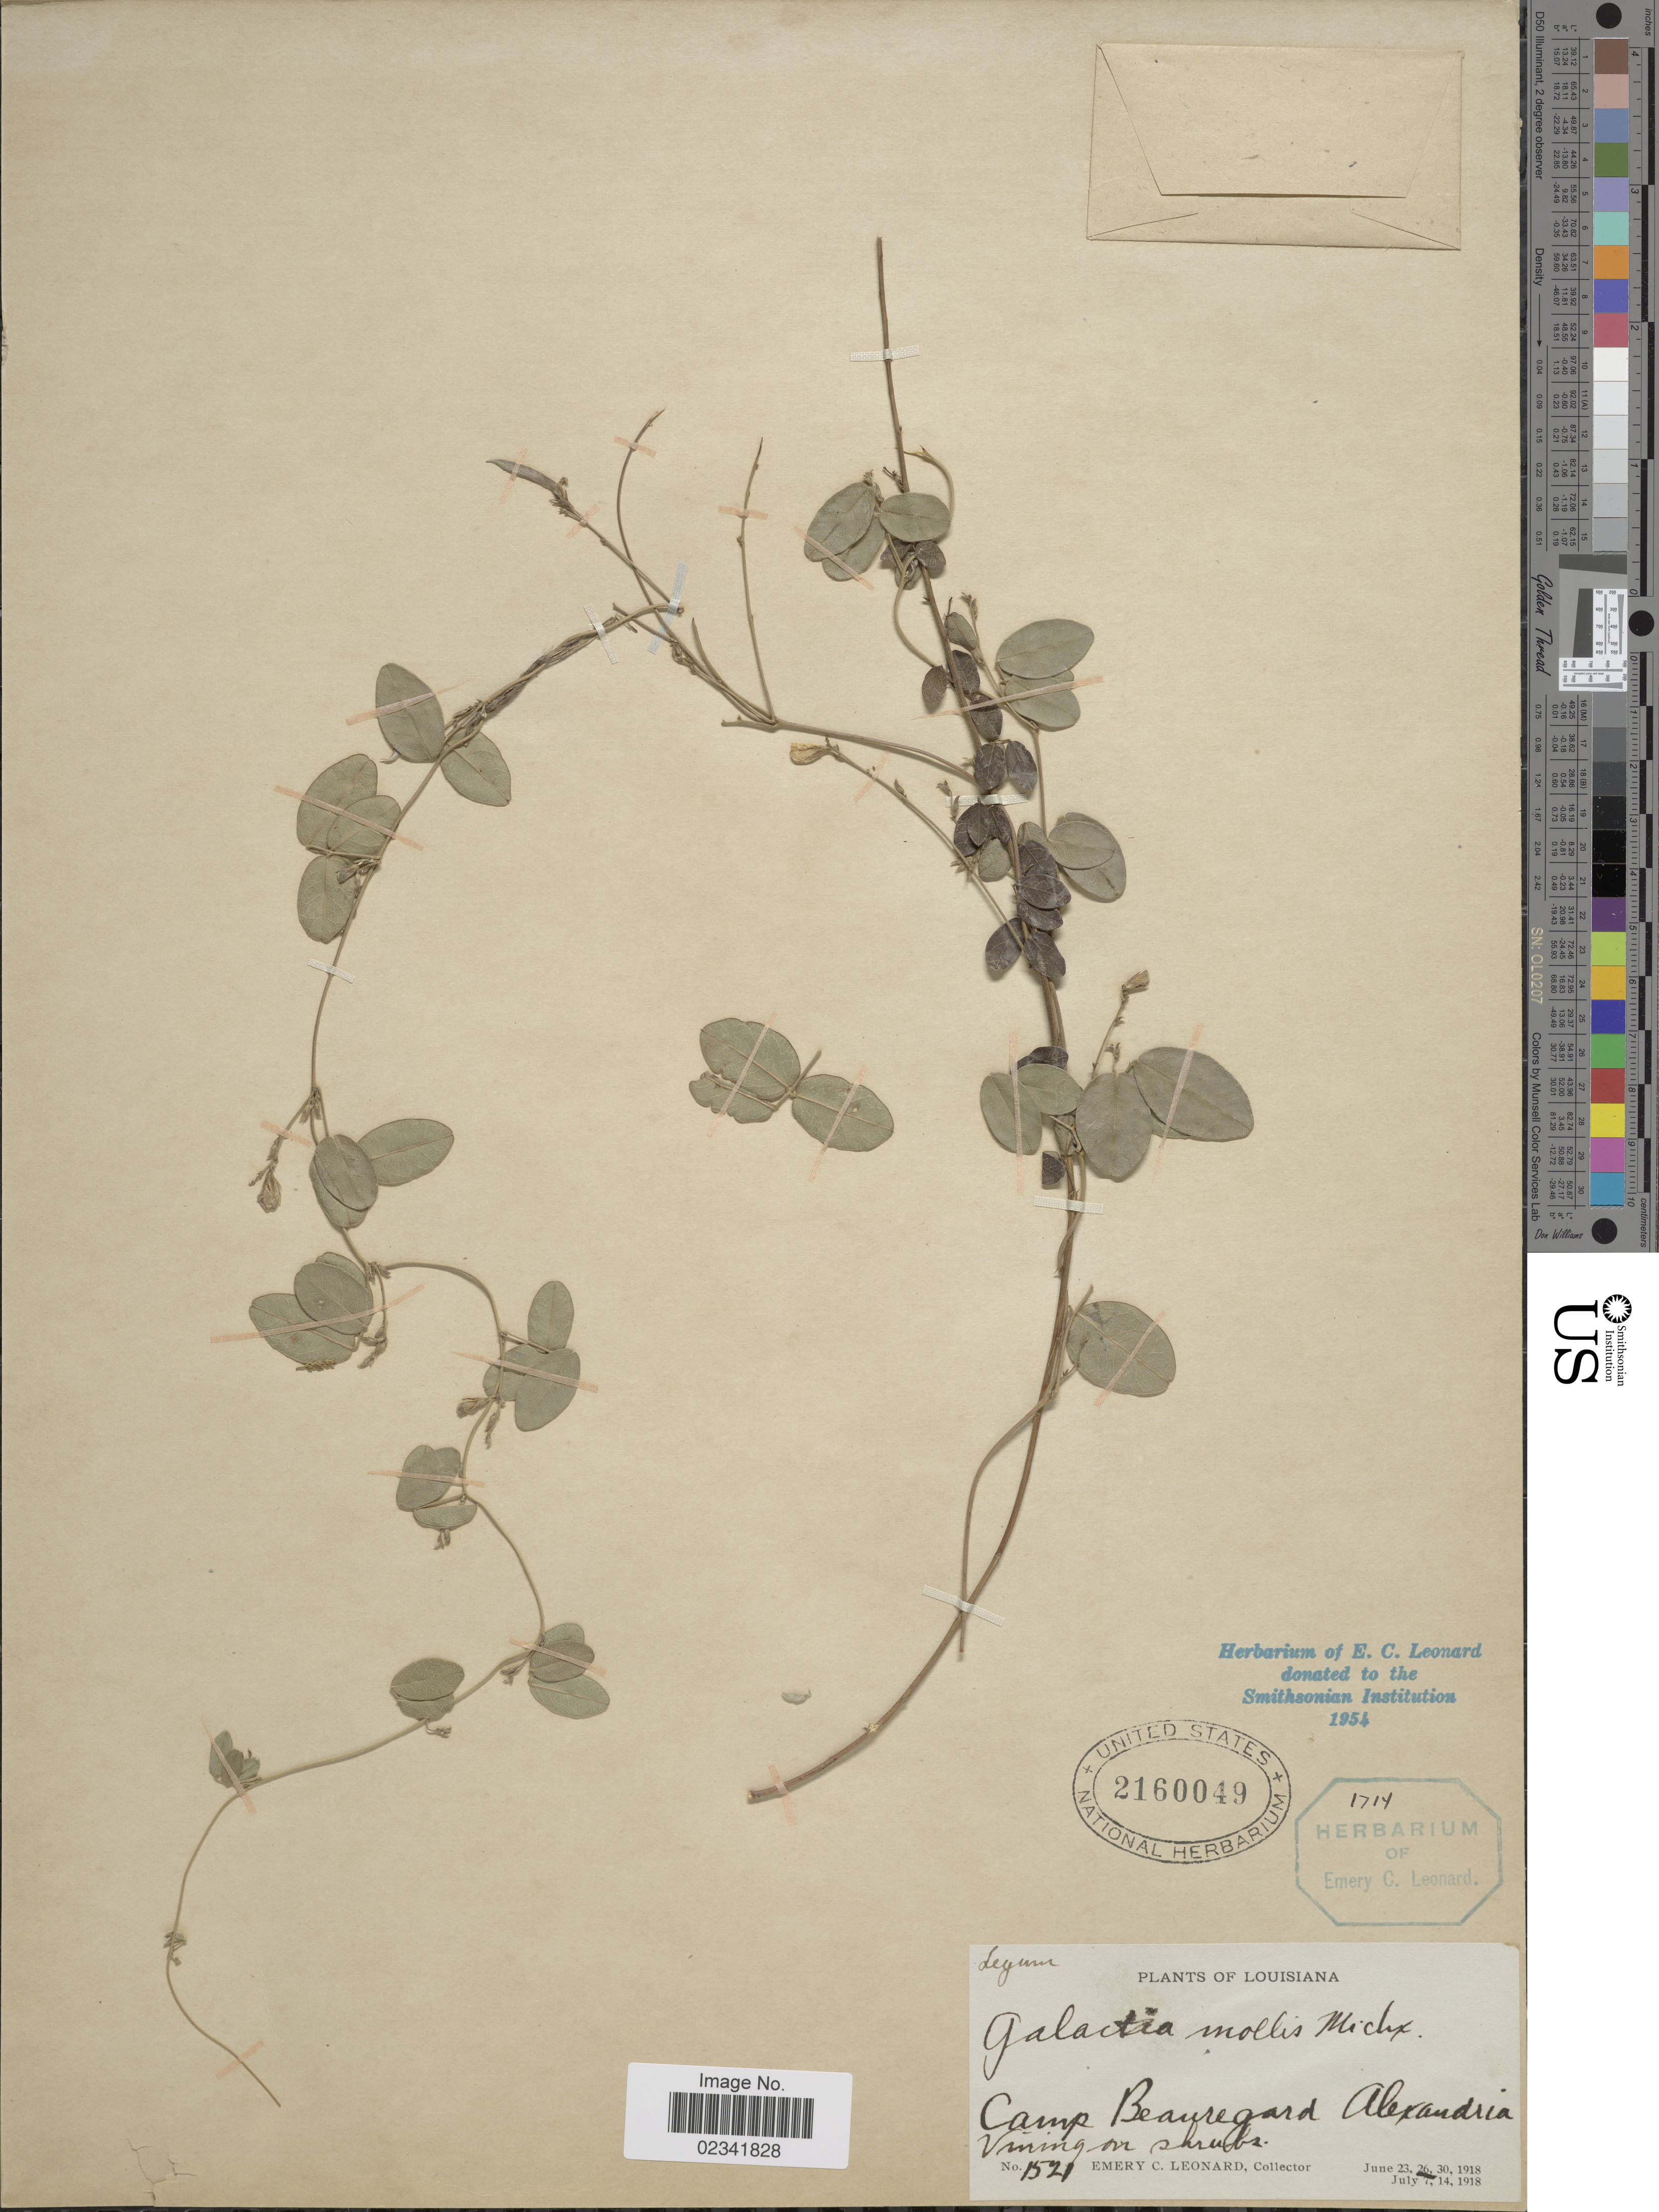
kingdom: Plantae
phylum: Tracheophyta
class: Magnoliopsida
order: Fabales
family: Fabaceae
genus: Galactia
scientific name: Galactia volubilis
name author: (L.) Britton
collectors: E. C. Leonard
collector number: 1521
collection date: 1918-06-26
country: United States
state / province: Louisiana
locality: Camp Beauregard Alexandria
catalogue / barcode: US 2160049